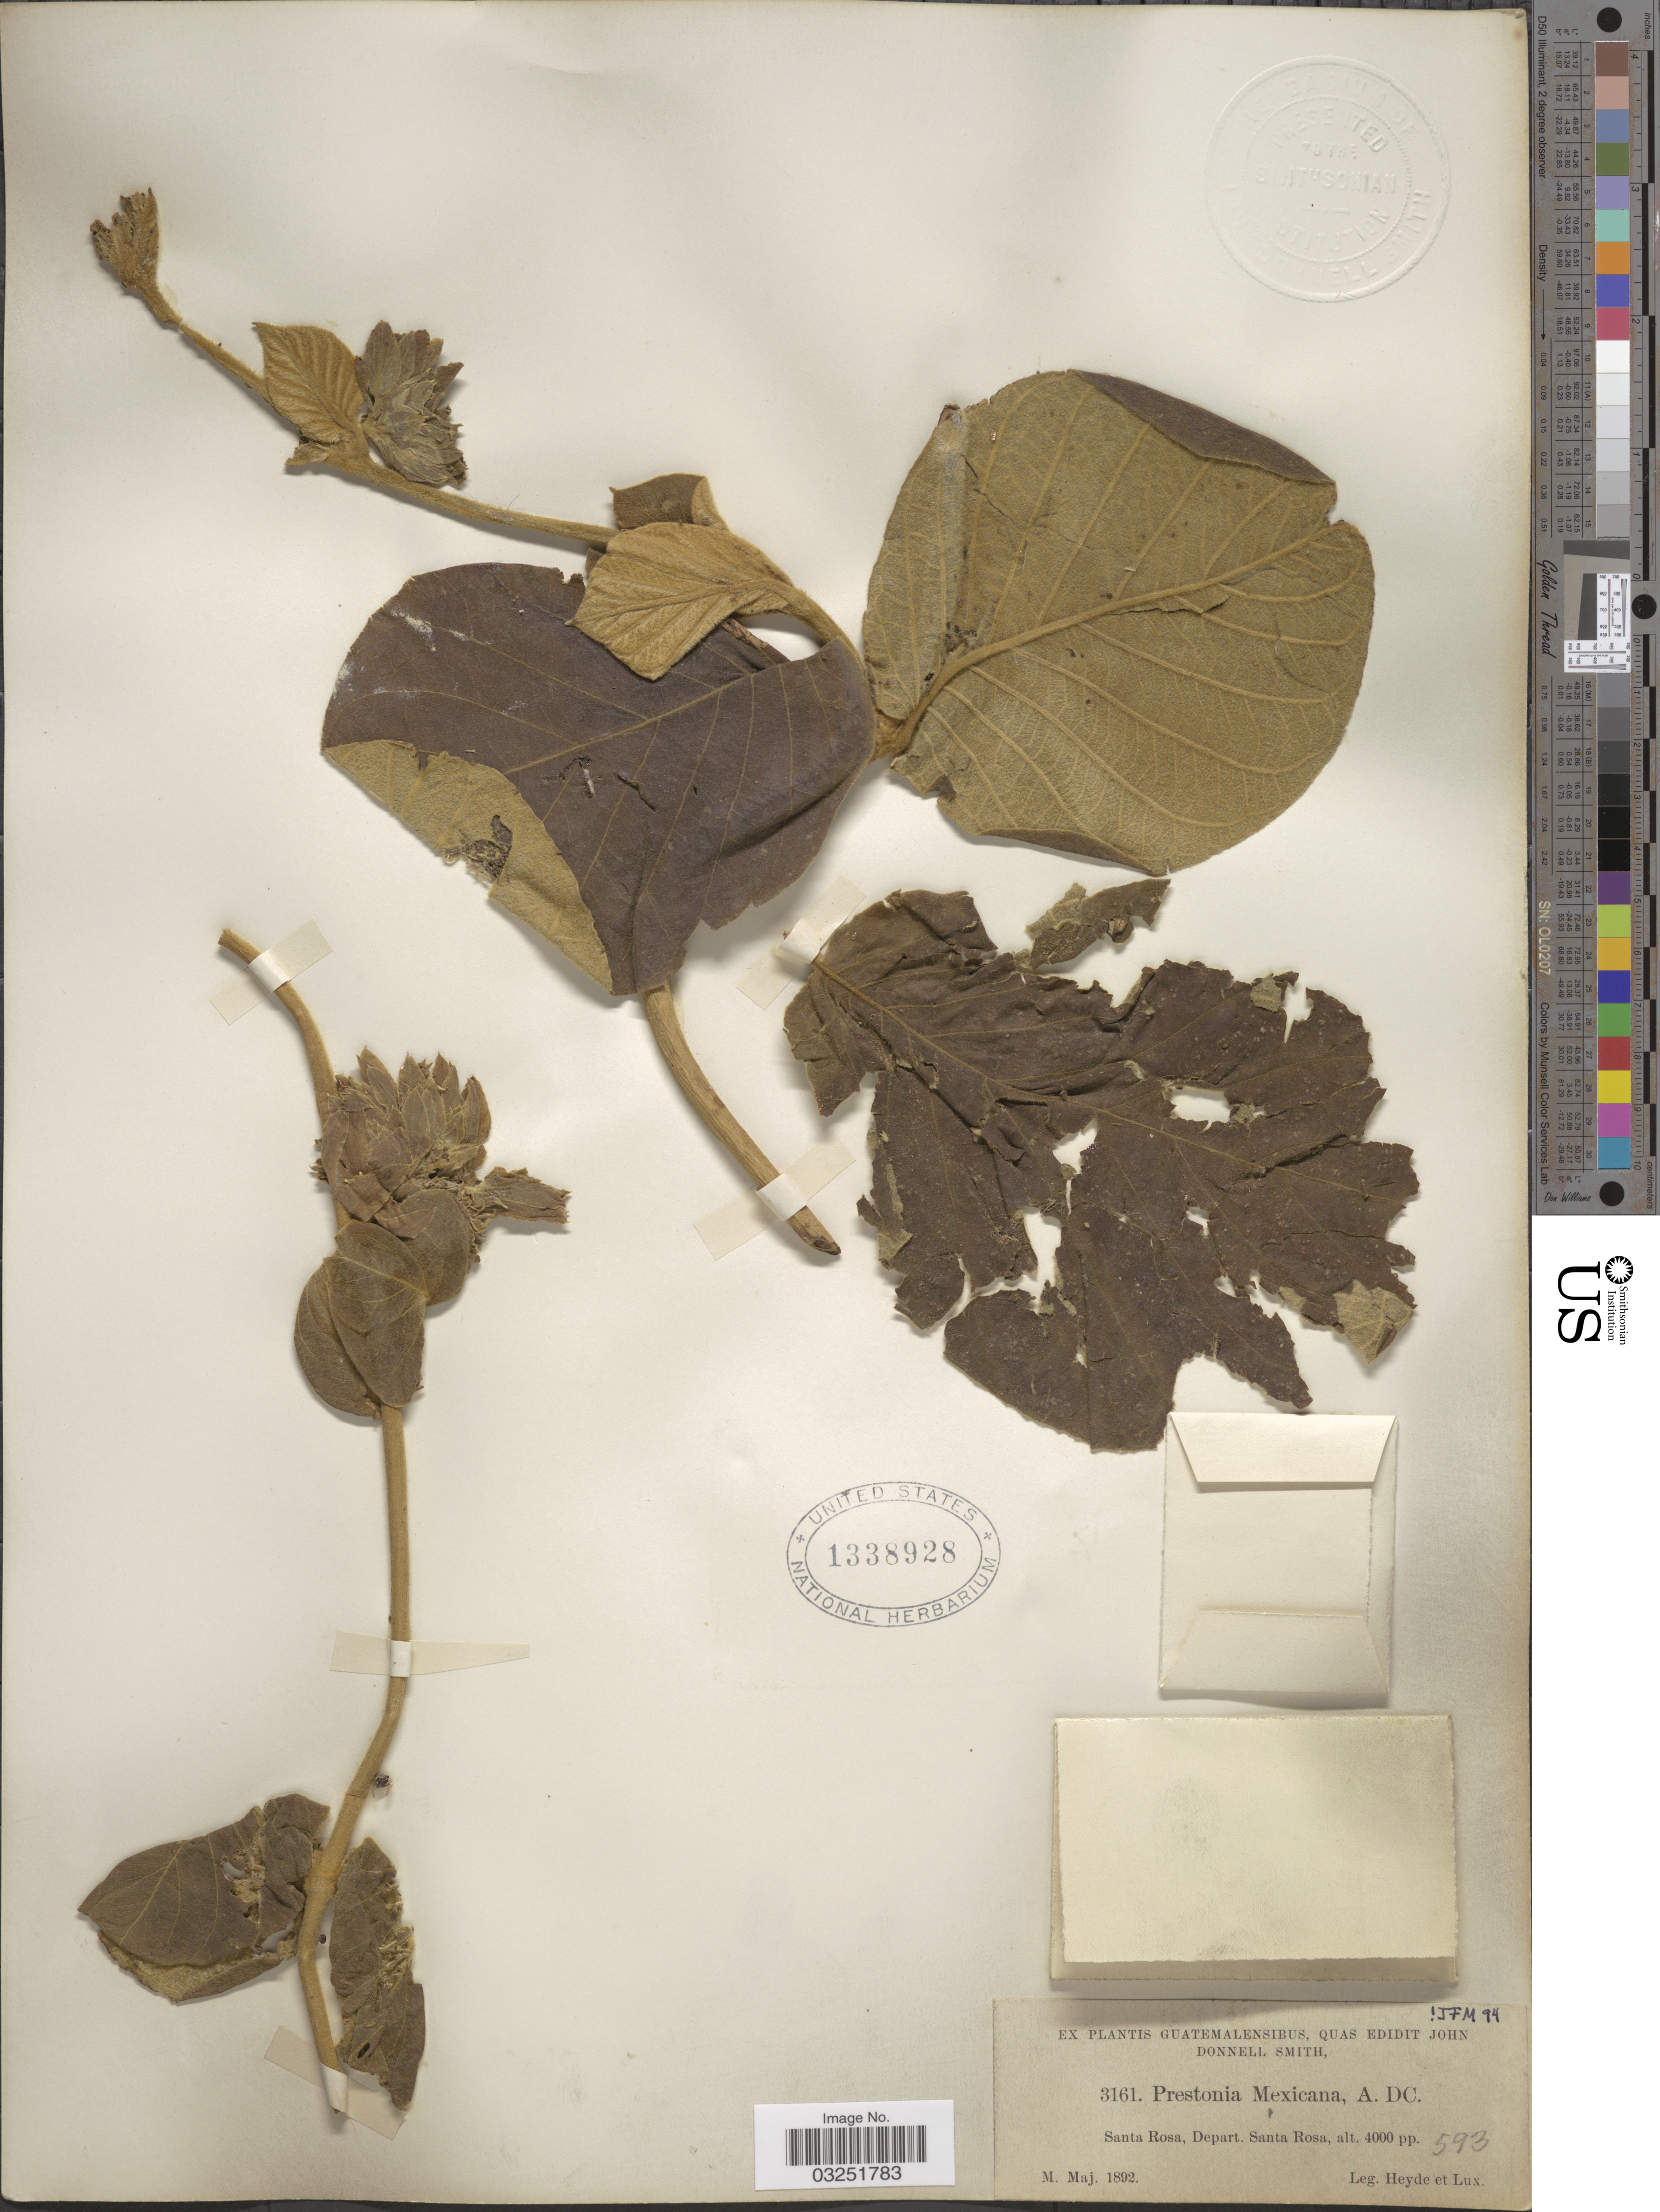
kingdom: Plantae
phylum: Tracheophyta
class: Magnoliopsida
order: Gentianales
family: Apocynaceae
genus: Prestonia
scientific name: Prestonia mexicana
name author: DC.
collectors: Heyde & Lux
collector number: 3161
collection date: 1892-05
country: Guatemala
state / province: Santa Rosa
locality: Santa Rosa, Depart. Santa Rosa.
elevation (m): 1219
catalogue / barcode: US 1338928